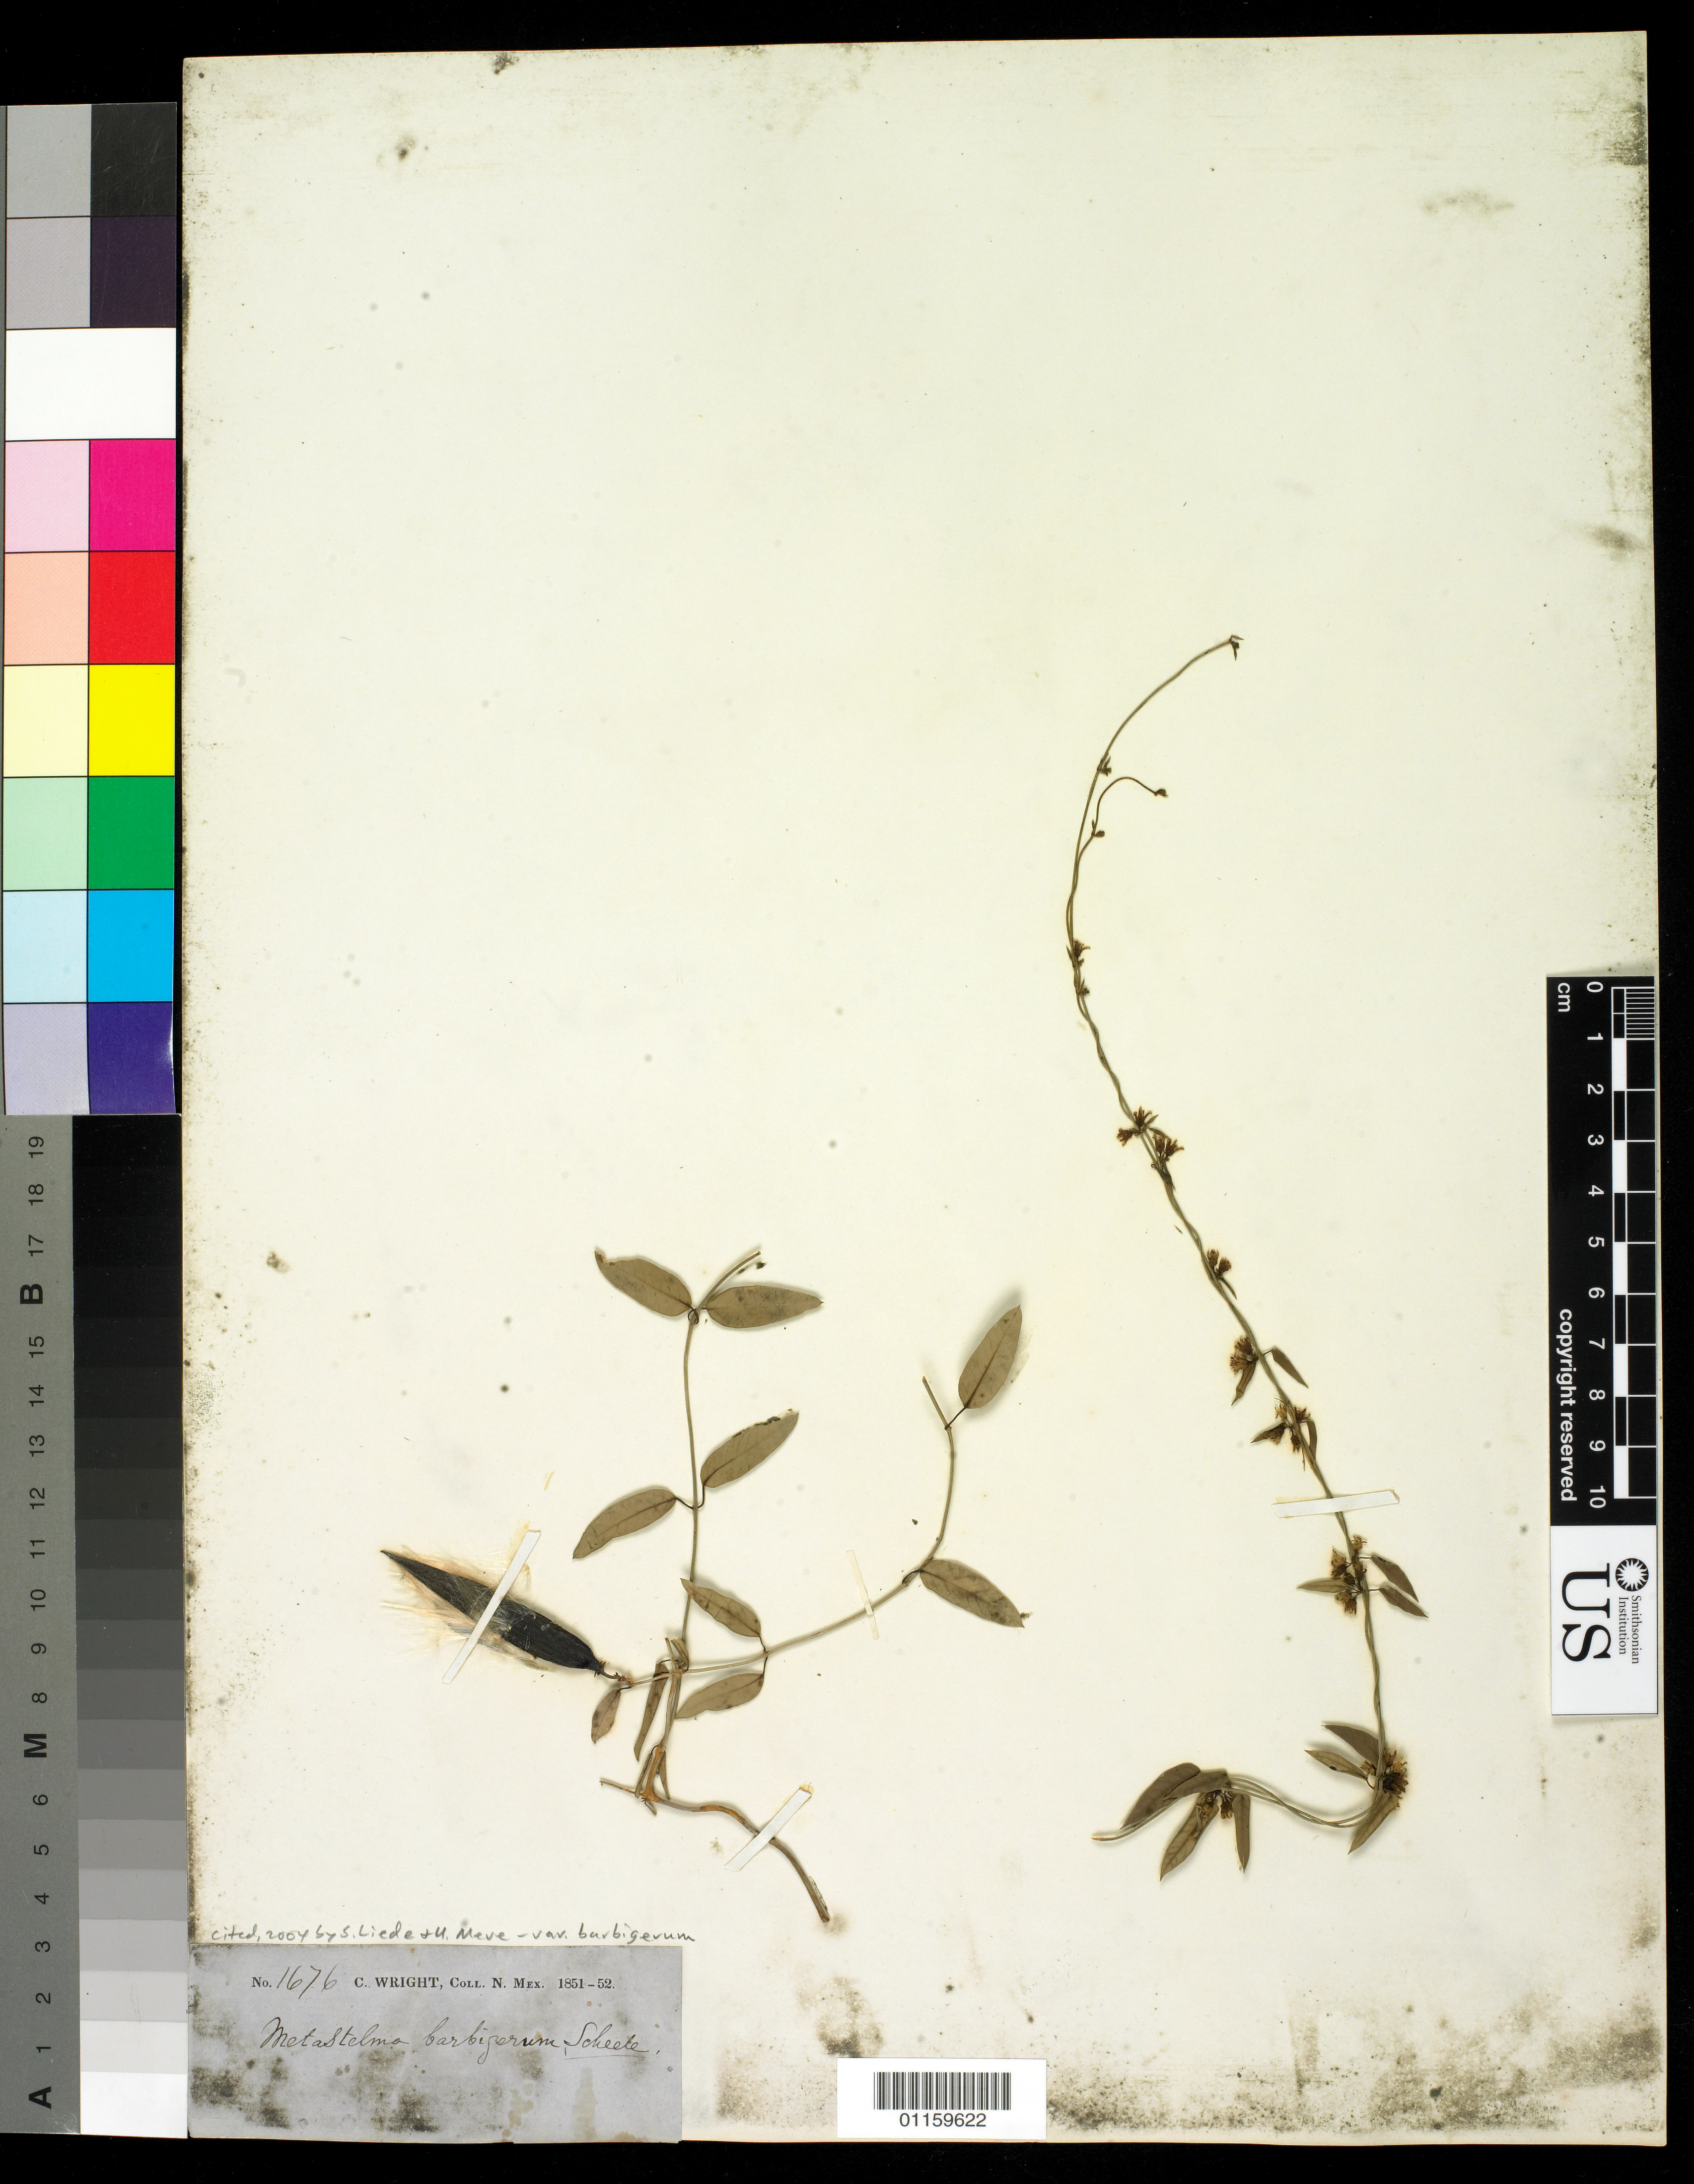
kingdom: Plantae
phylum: Tracheophyta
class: Magnoliopsida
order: Gentianales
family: Apocynaceae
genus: Metastelma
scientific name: Metastelma barbigerum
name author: Scheele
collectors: C. Wright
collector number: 1676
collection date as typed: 1851 to -- --- 1852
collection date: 1851/1852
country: United States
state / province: New Mexico